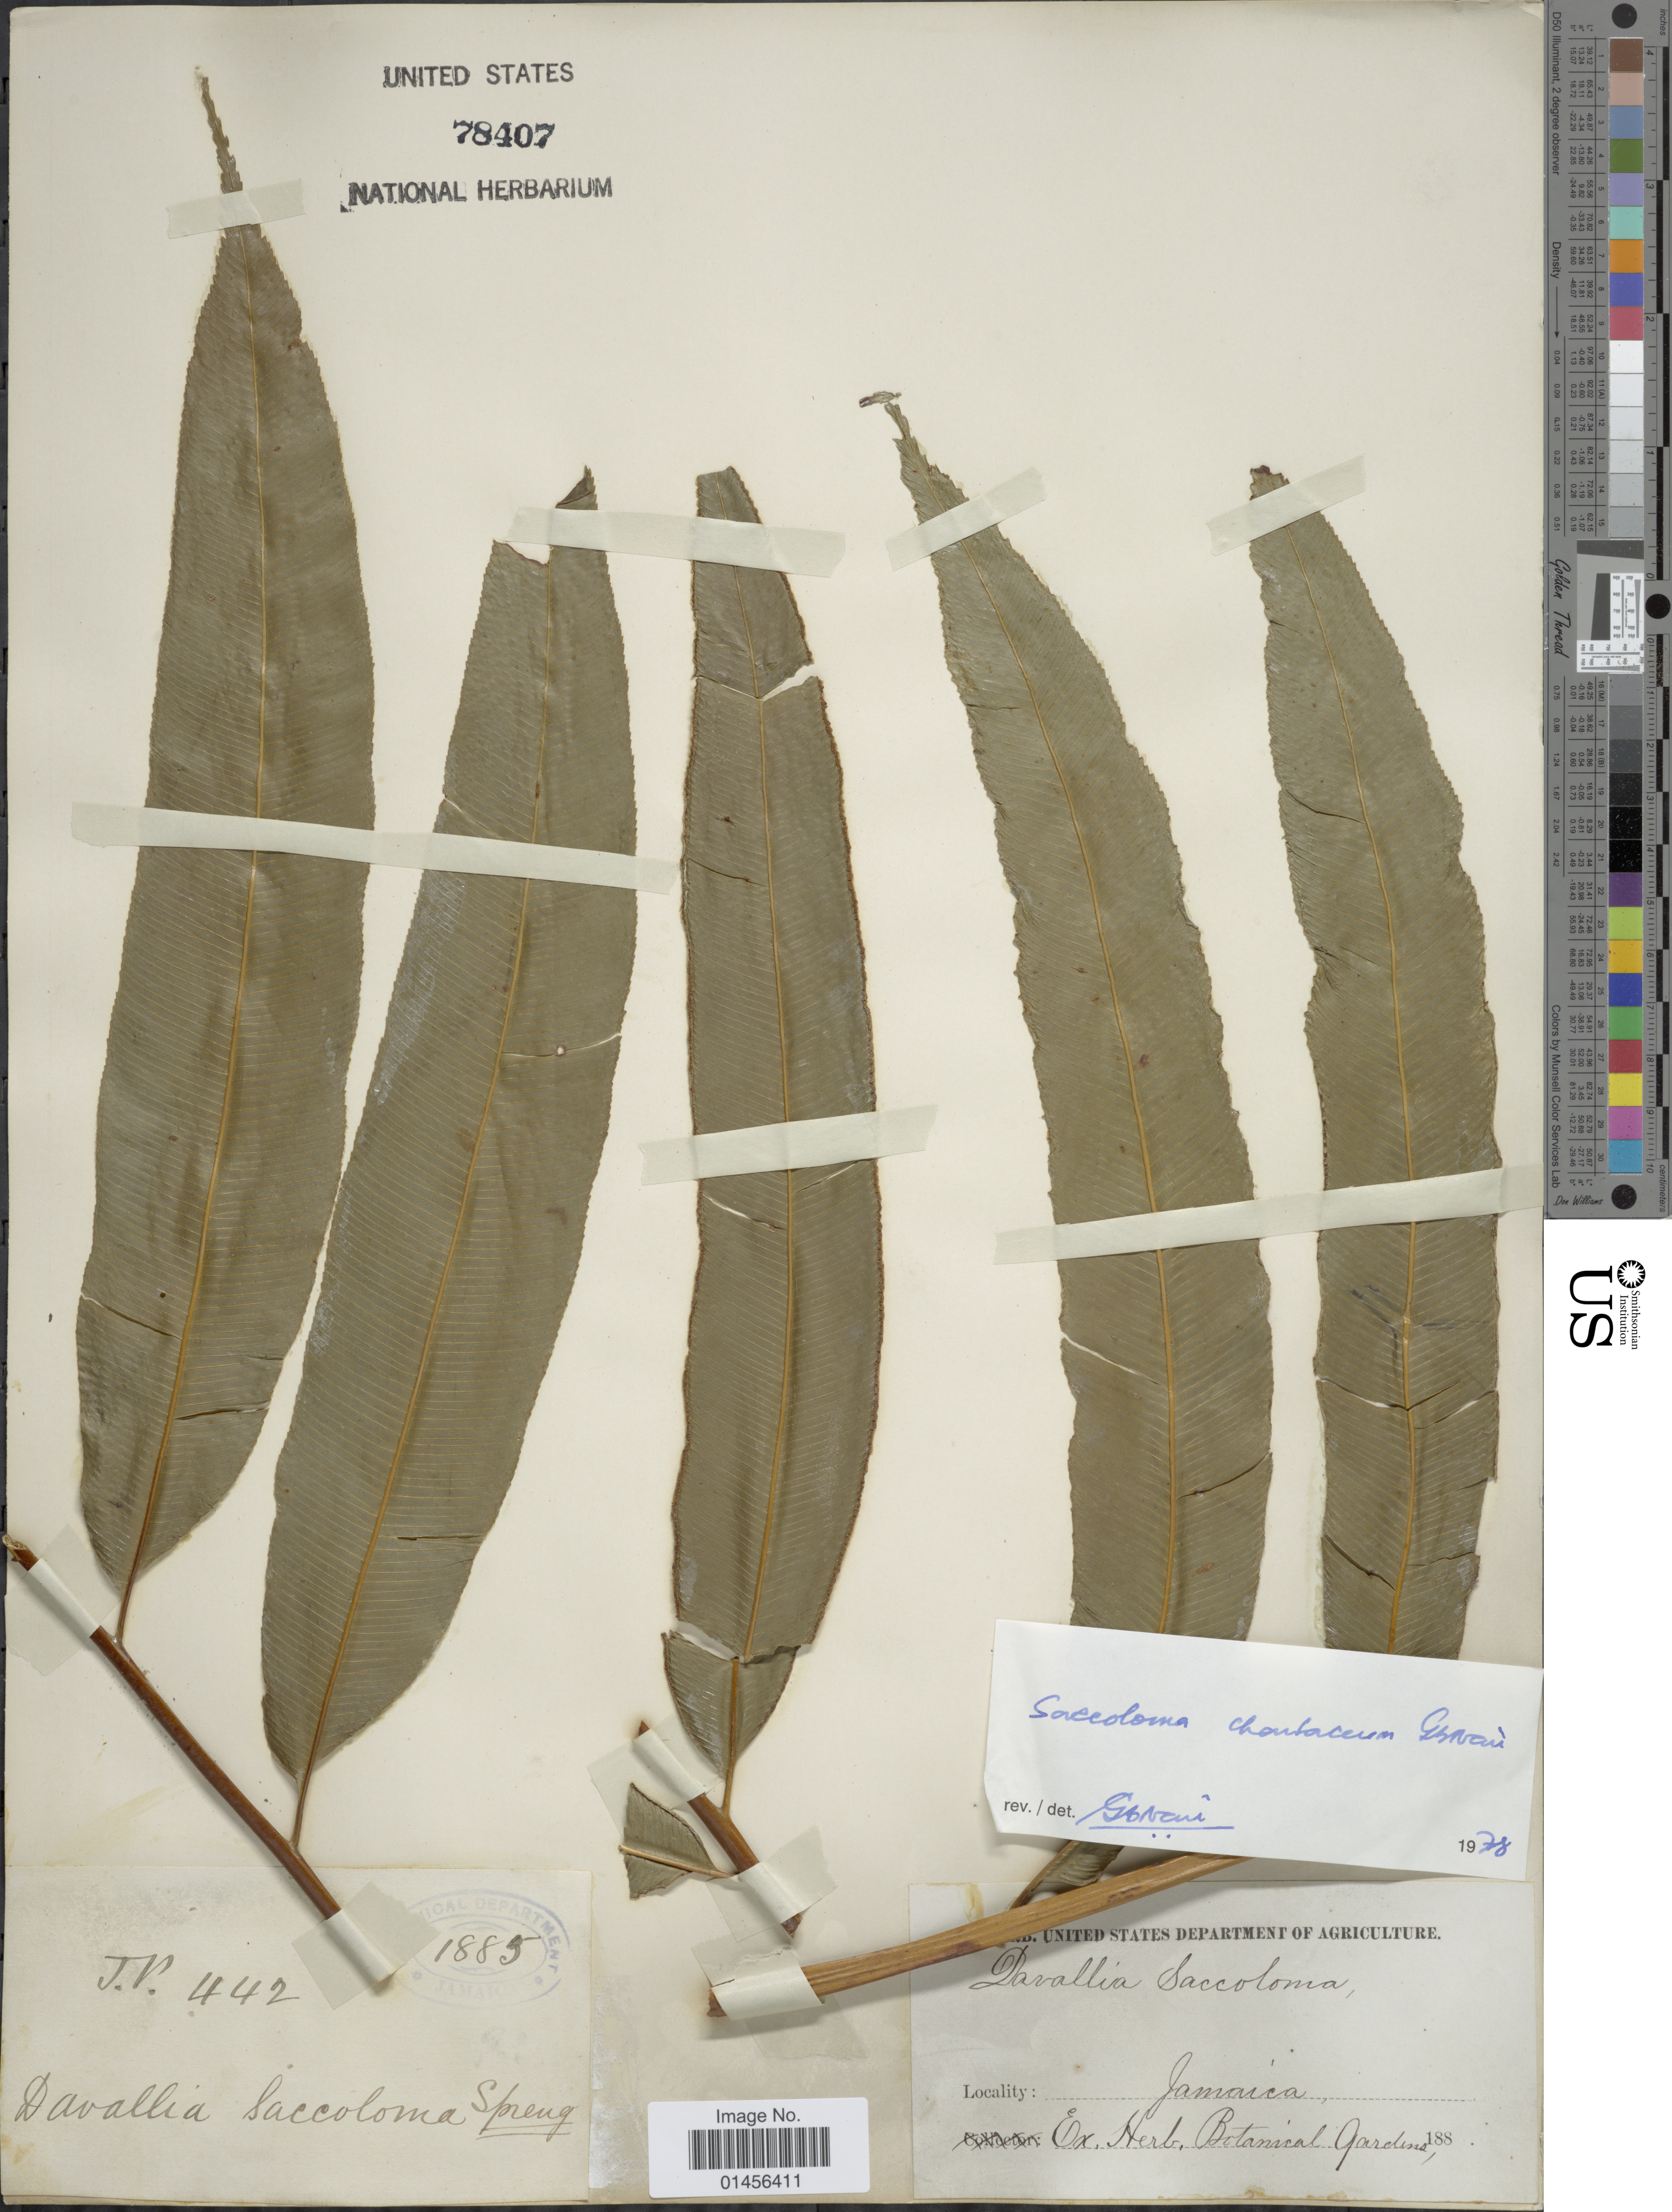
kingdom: Plantae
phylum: Tracheophyta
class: Polypodiopsida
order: Polypodiales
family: Saccolomataceae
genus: Saccoloma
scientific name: Saccoloma elegans subsp. chartaceum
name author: Cremers & K.U. Kramer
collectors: J. P.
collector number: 442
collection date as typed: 188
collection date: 1885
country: Jamaica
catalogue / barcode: US 78407